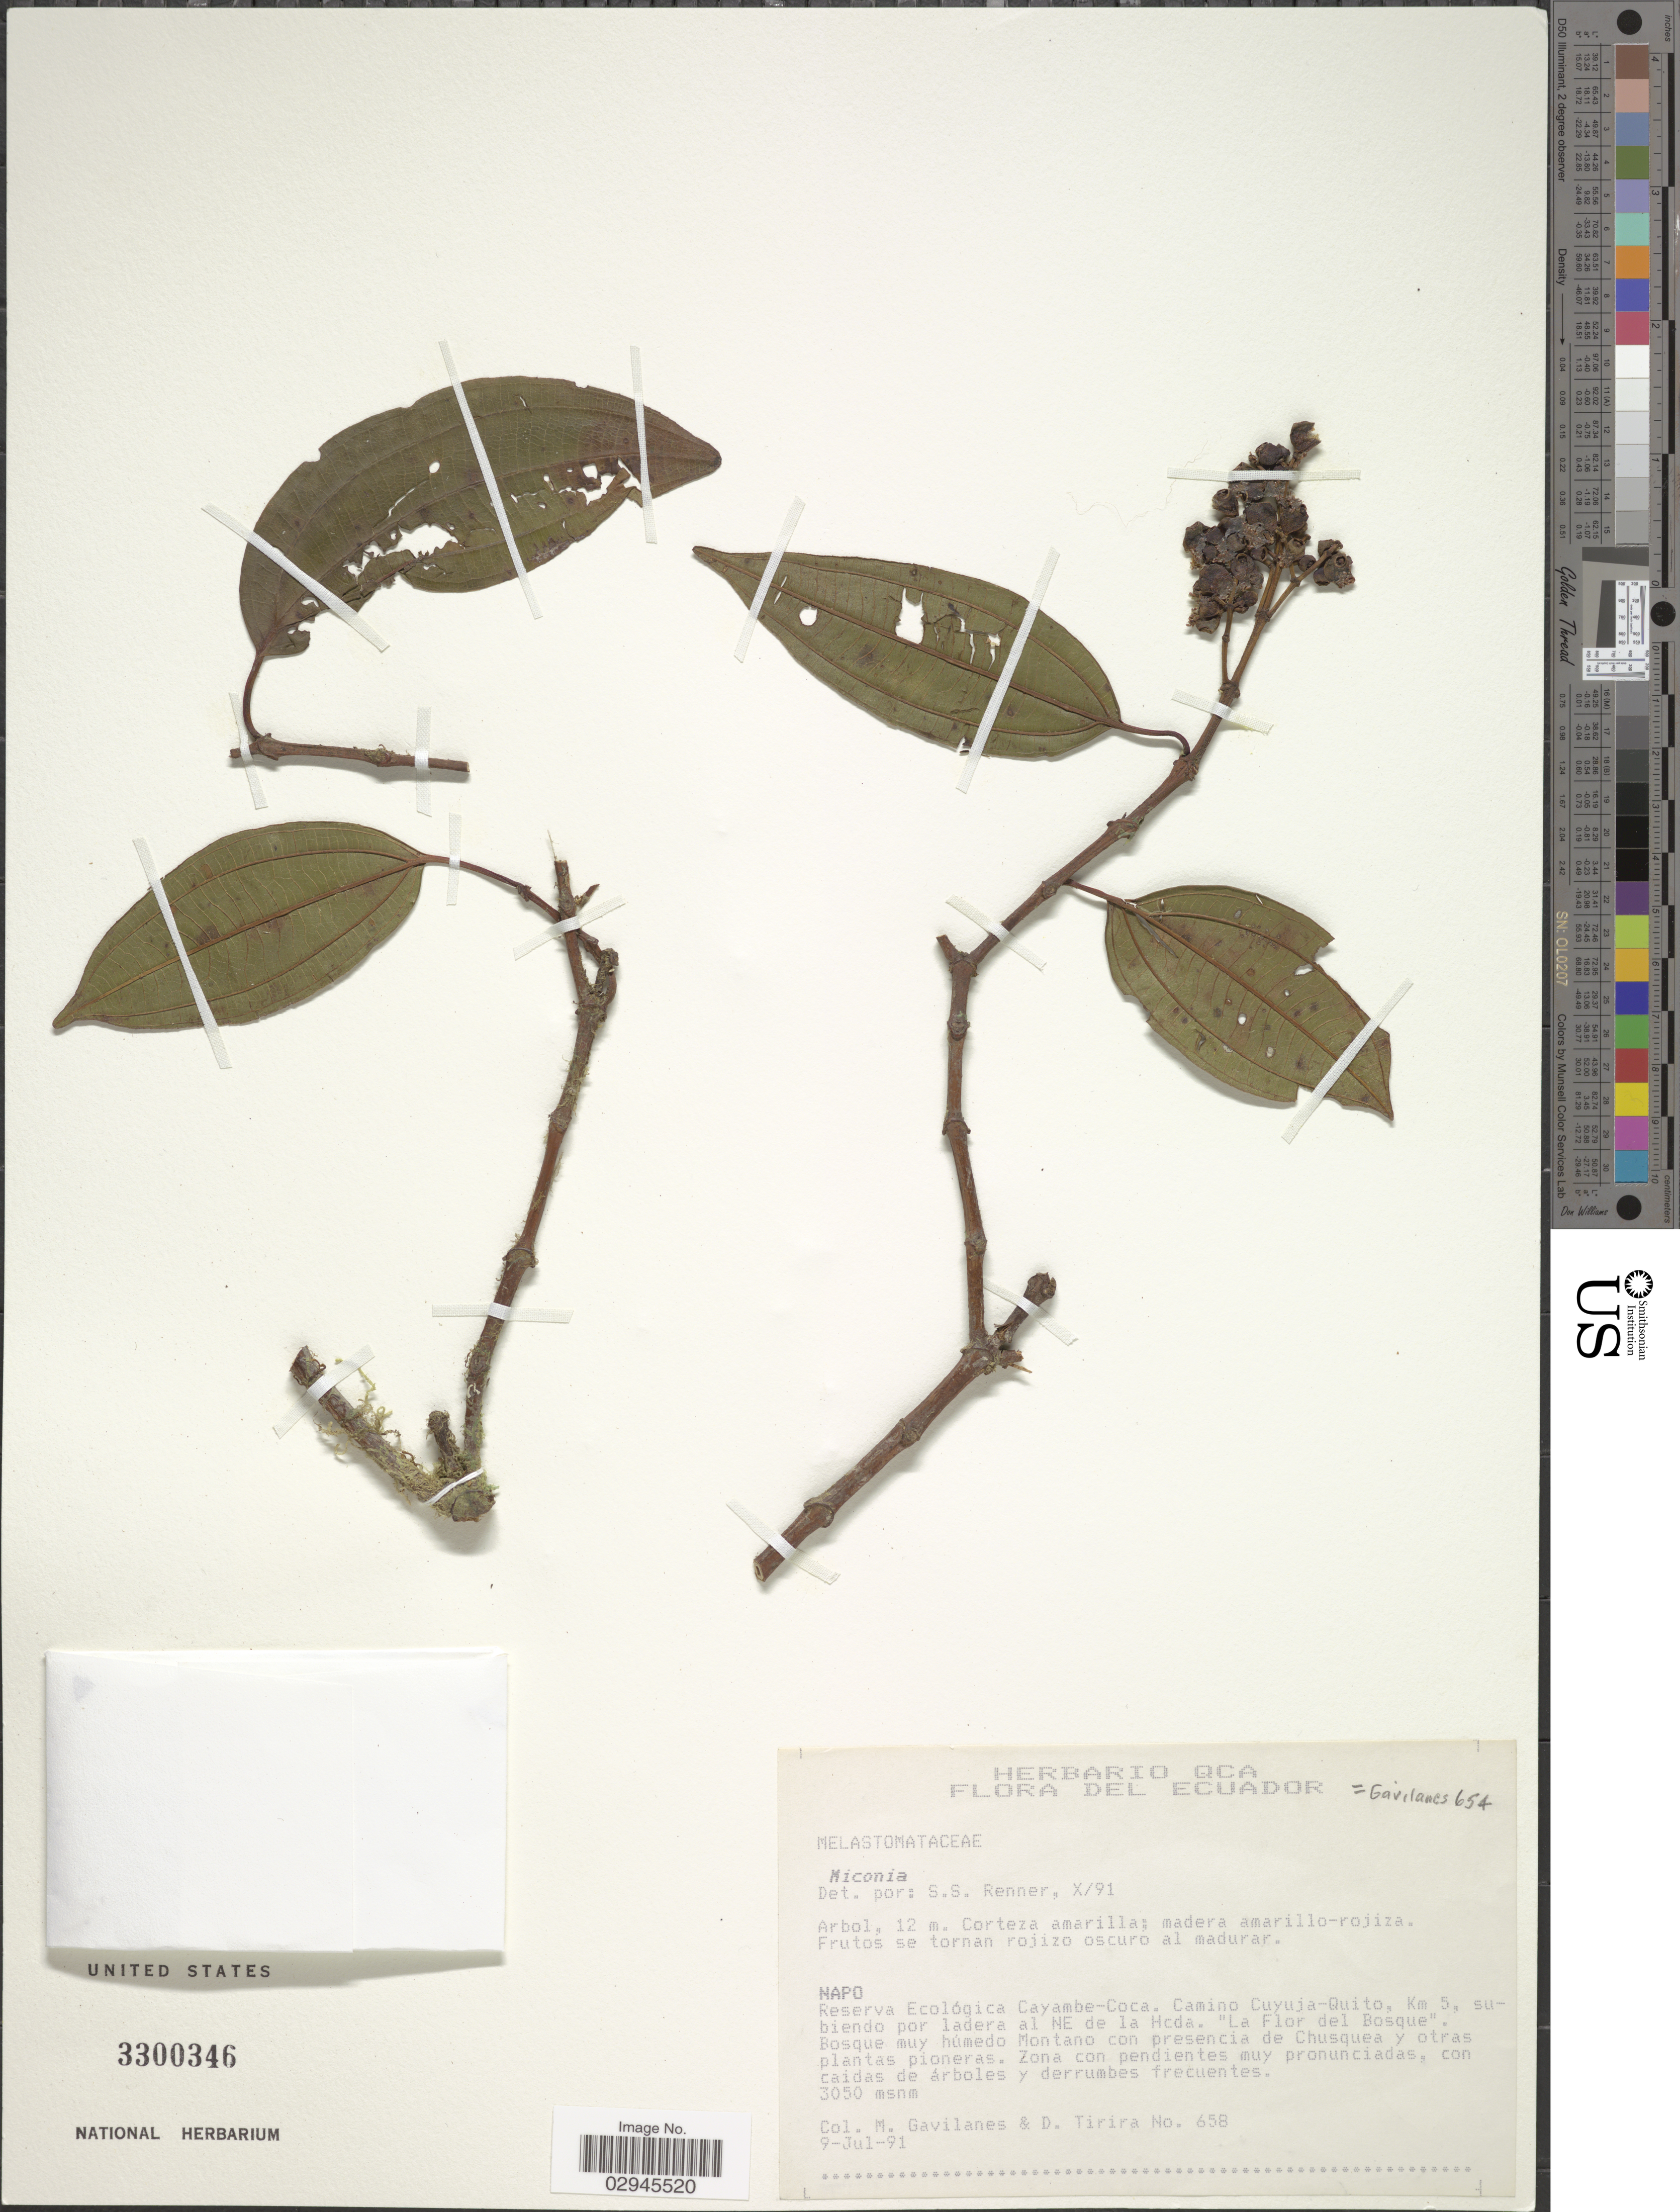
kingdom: Plantae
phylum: Tracheophyta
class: Magnoliopsida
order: Myrtales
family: Melastomataceae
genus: Miconia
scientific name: Miconia sp.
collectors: M. Gavilanes & D. Tirira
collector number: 658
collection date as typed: Transcribed d/m/y: 9/7/91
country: Ecuador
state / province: Napo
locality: Reserva Ecológica Cayambe-Coca. Camino Cuyuja-Quito, Km 5, subiendo por ladera al NE de la Hcda. "La Flor del Bosque".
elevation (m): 3050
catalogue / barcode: US 3300346